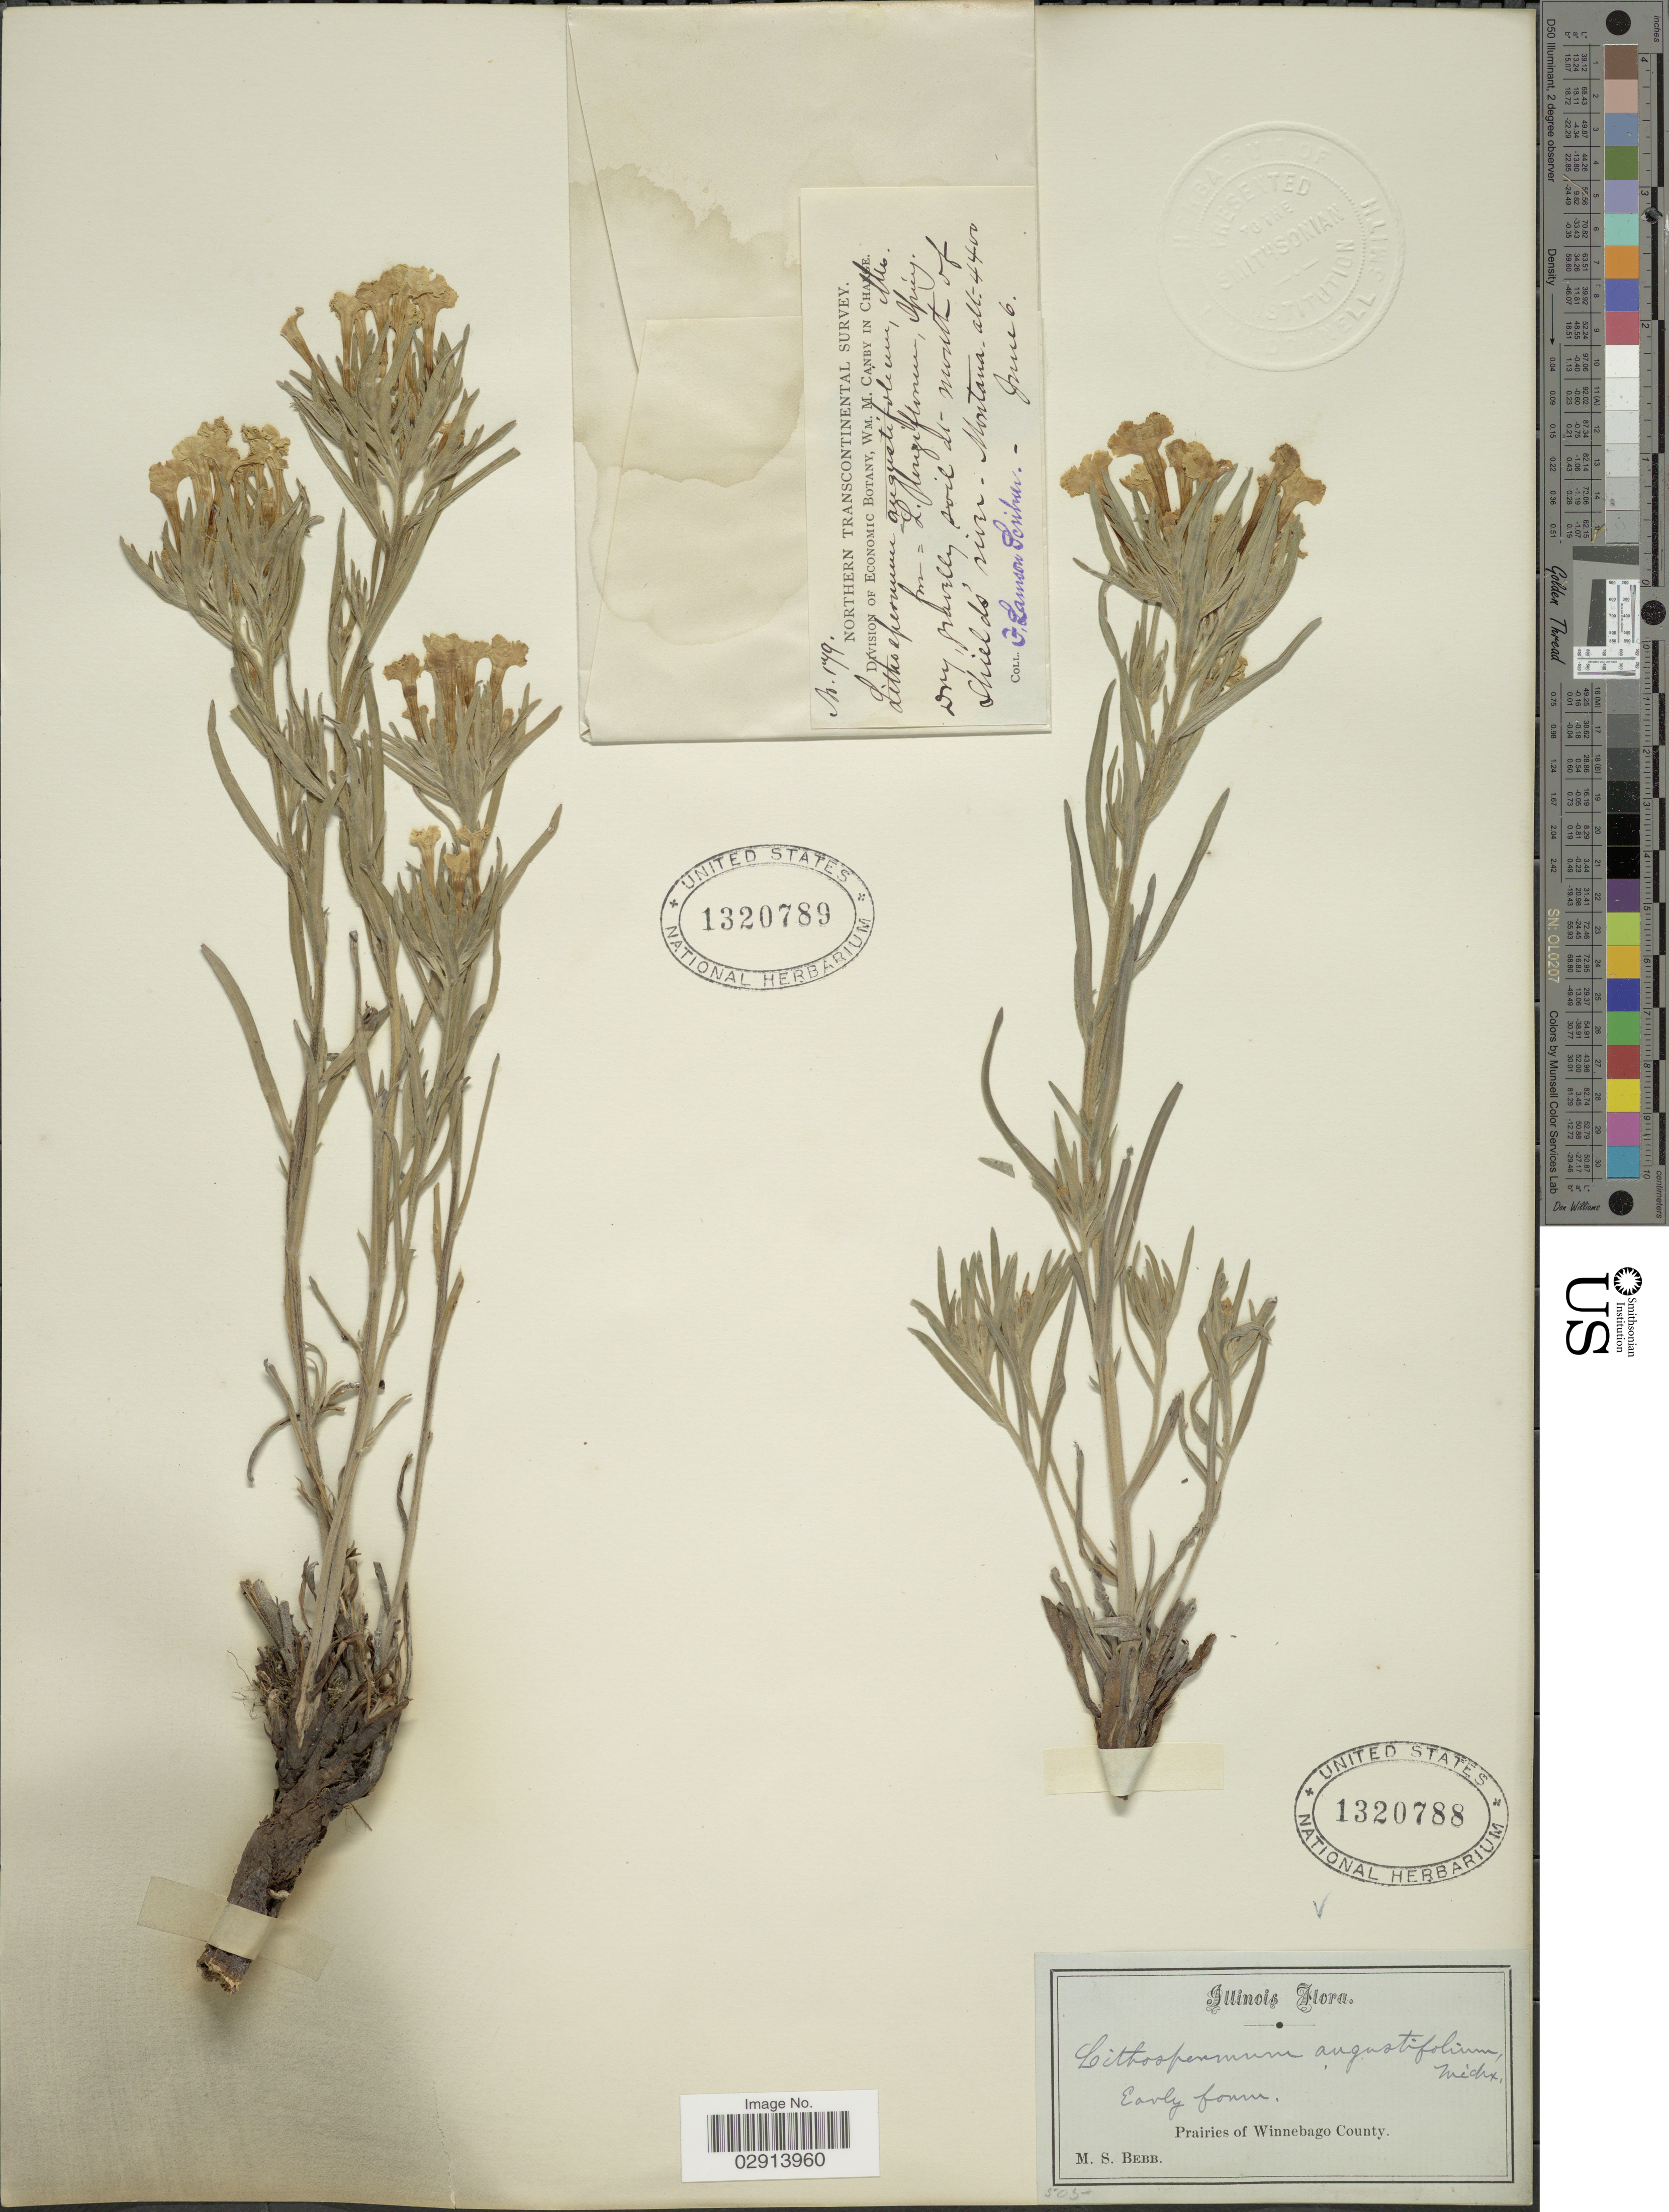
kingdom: Plantae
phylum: Tracheophyta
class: Magnoliopsida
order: Boraginales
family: Boraginaceae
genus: Lithospermum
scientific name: Lithospermum incisum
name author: Lehm.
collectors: F. L. Scribner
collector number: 179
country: United States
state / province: Montana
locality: Northern Transcontionental. Shields' river.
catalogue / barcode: US 1320789-2